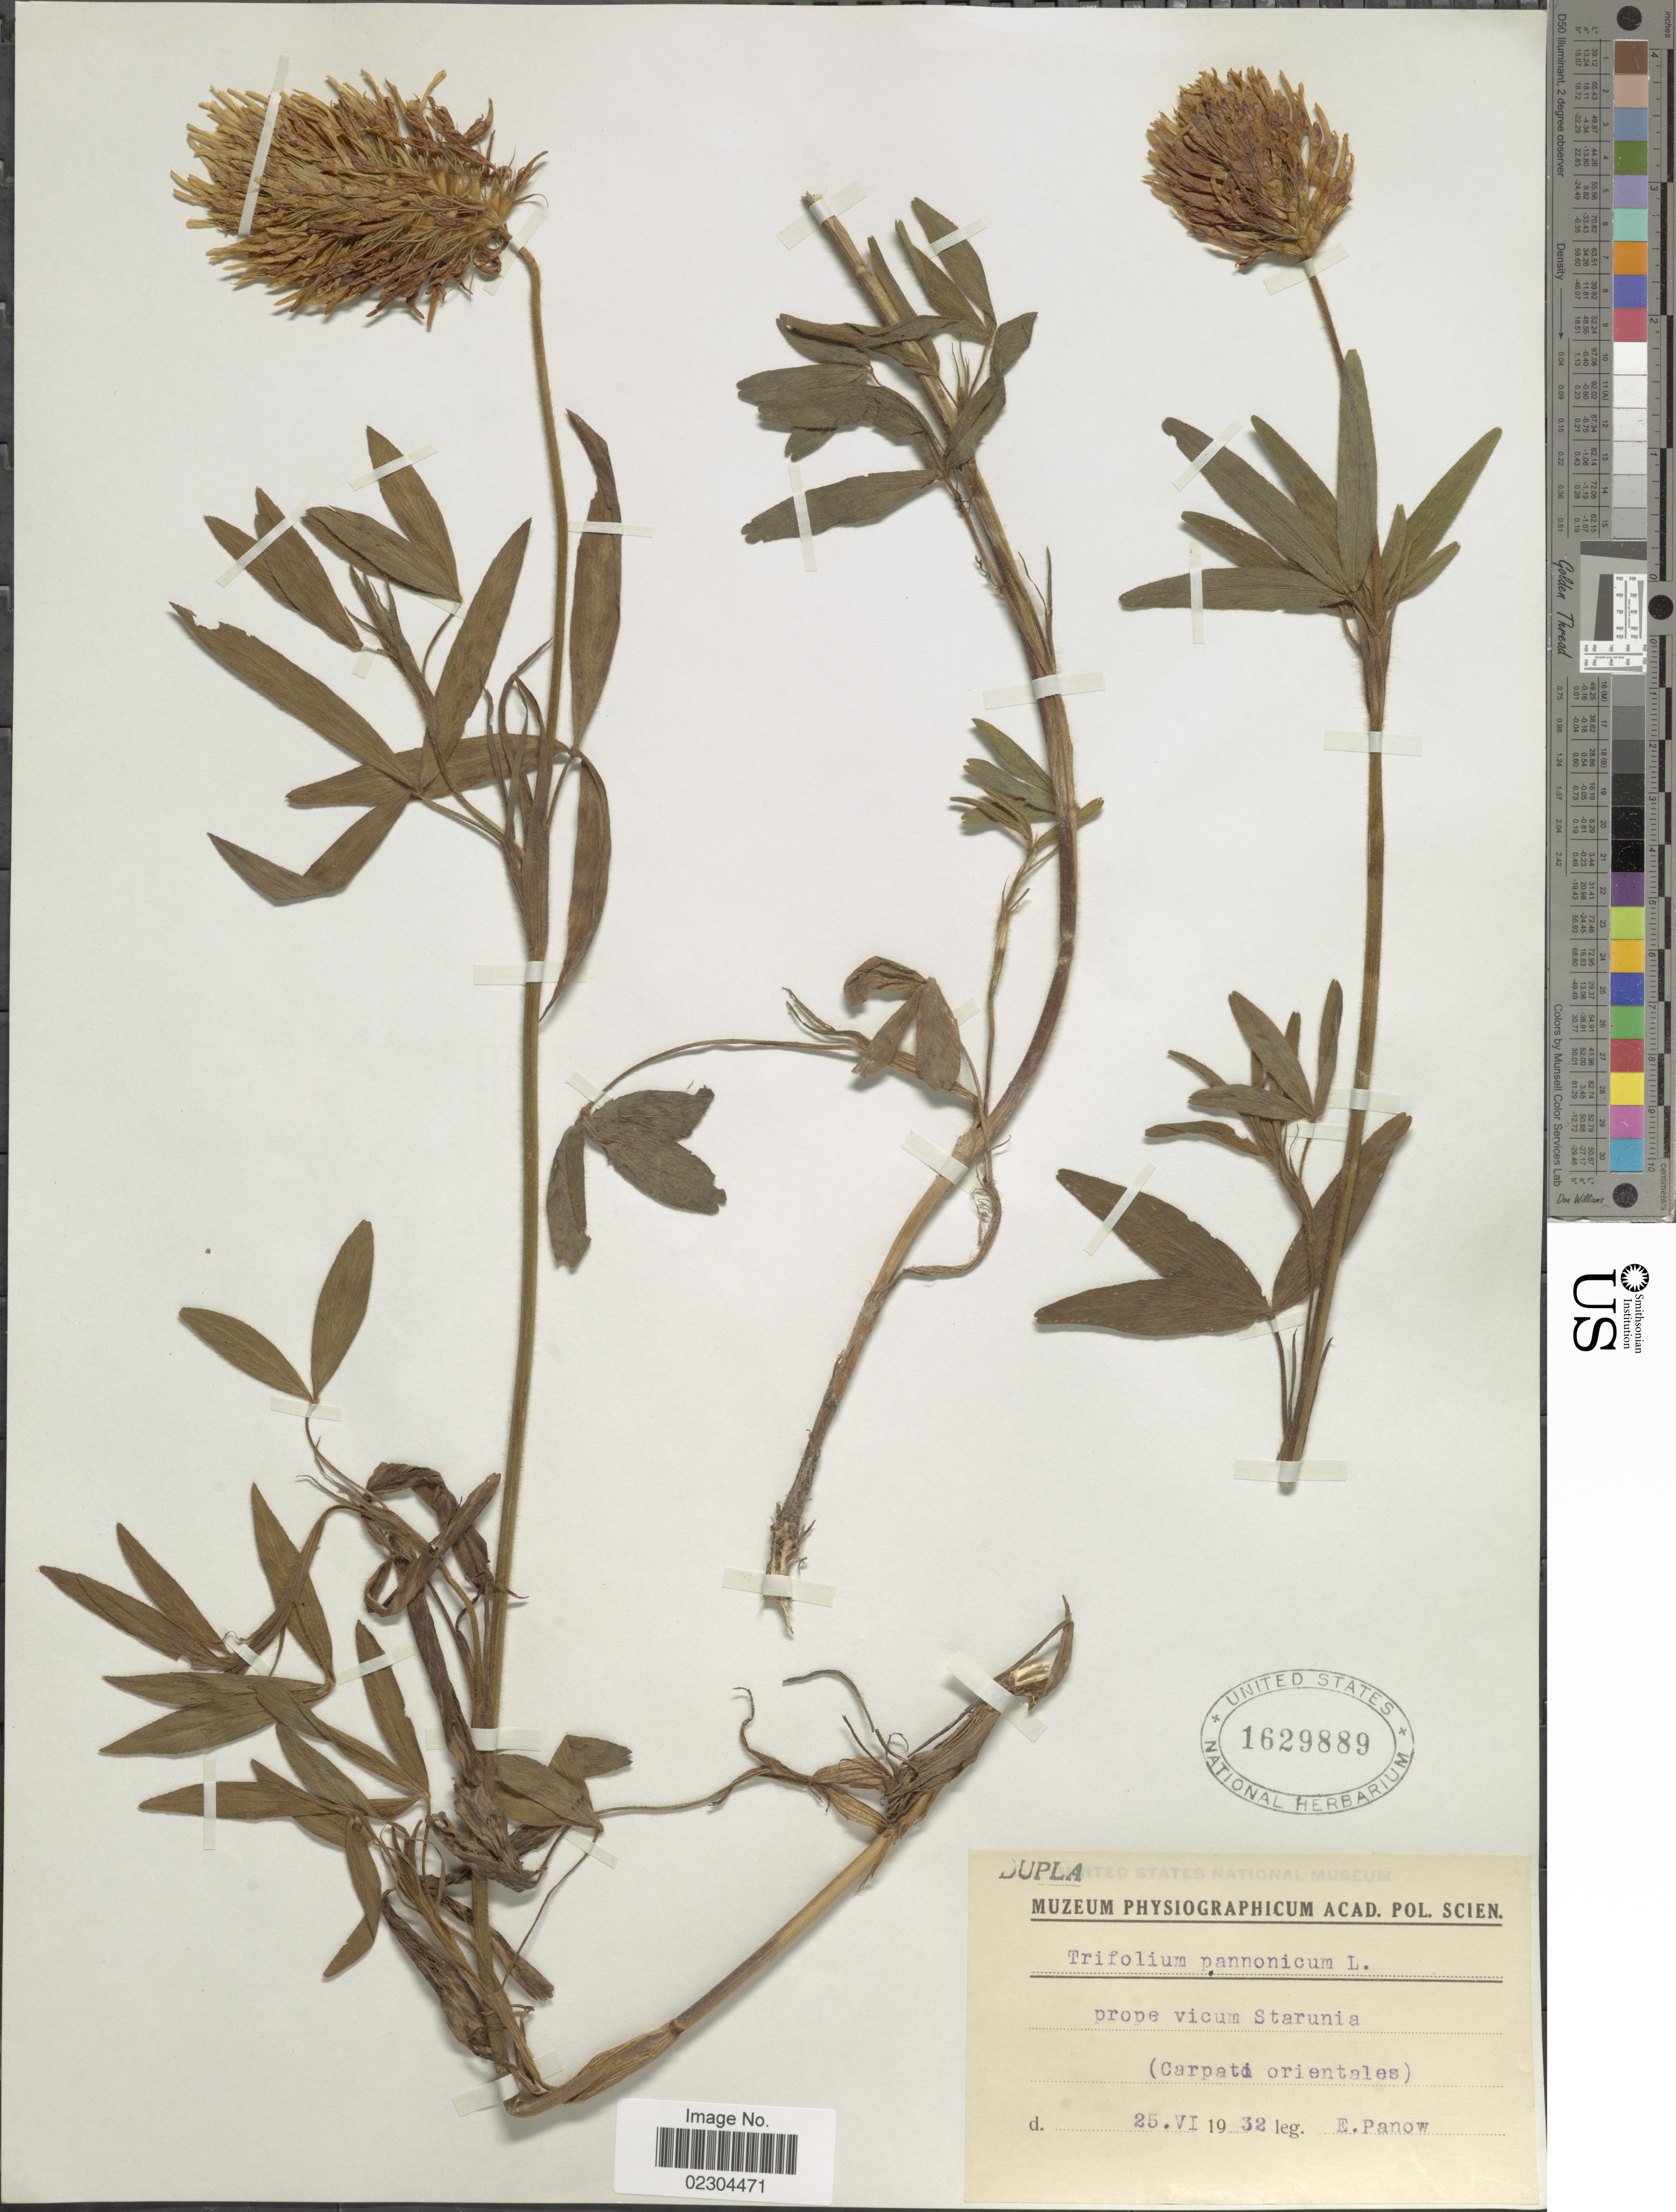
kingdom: Plantae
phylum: Tracheophyta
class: Magnoliopsida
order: Fabales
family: Fabaceae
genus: Trifolium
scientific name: Trifolium pannonicum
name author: Jacq.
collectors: E. Panow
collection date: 1932-06-25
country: Ukraine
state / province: Ivano-Frankivs'k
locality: Prope vicum Starunia (Carpati orientales)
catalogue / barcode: US 1629889